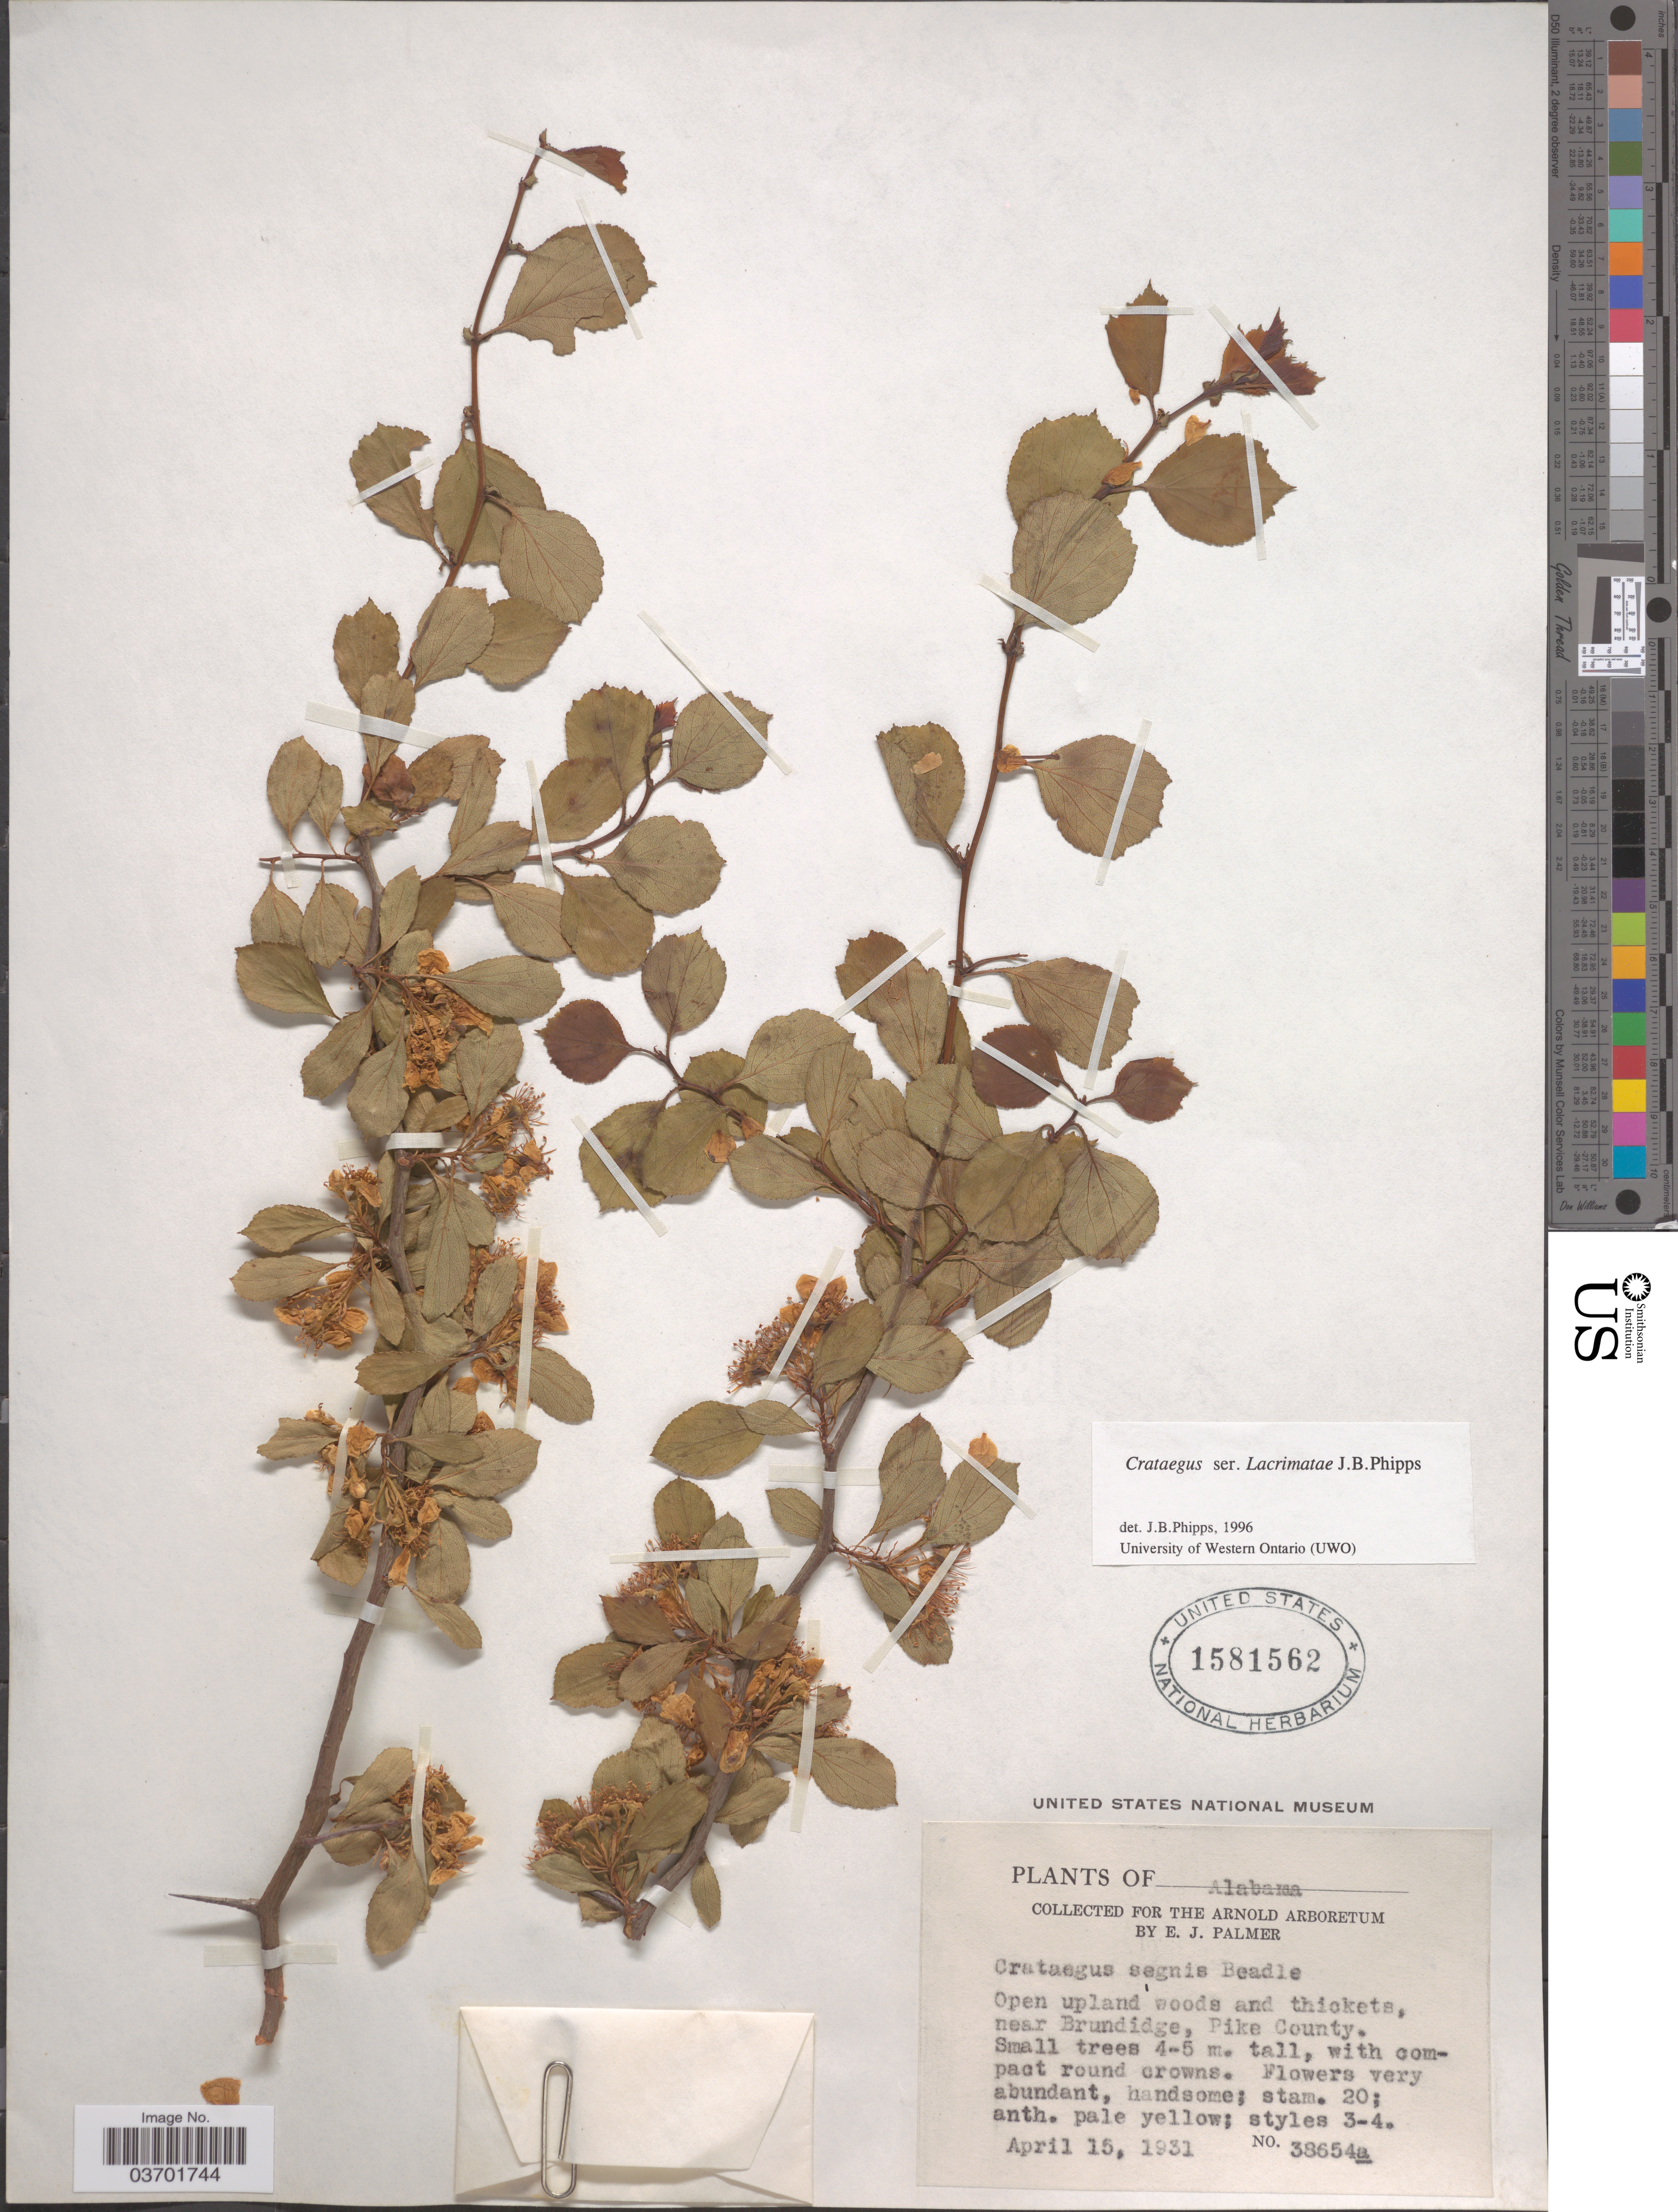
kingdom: Plantae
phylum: Tracheophyta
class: Magnoliopsida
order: Rosales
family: Rosaceae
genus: Crataegus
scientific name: Crataegus segnis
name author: Beadle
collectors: E. J. Palmer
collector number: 38654a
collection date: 1931-04-15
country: United States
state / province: Alabama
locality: Near Brundidge, Pike County.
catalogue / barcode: US 1581562